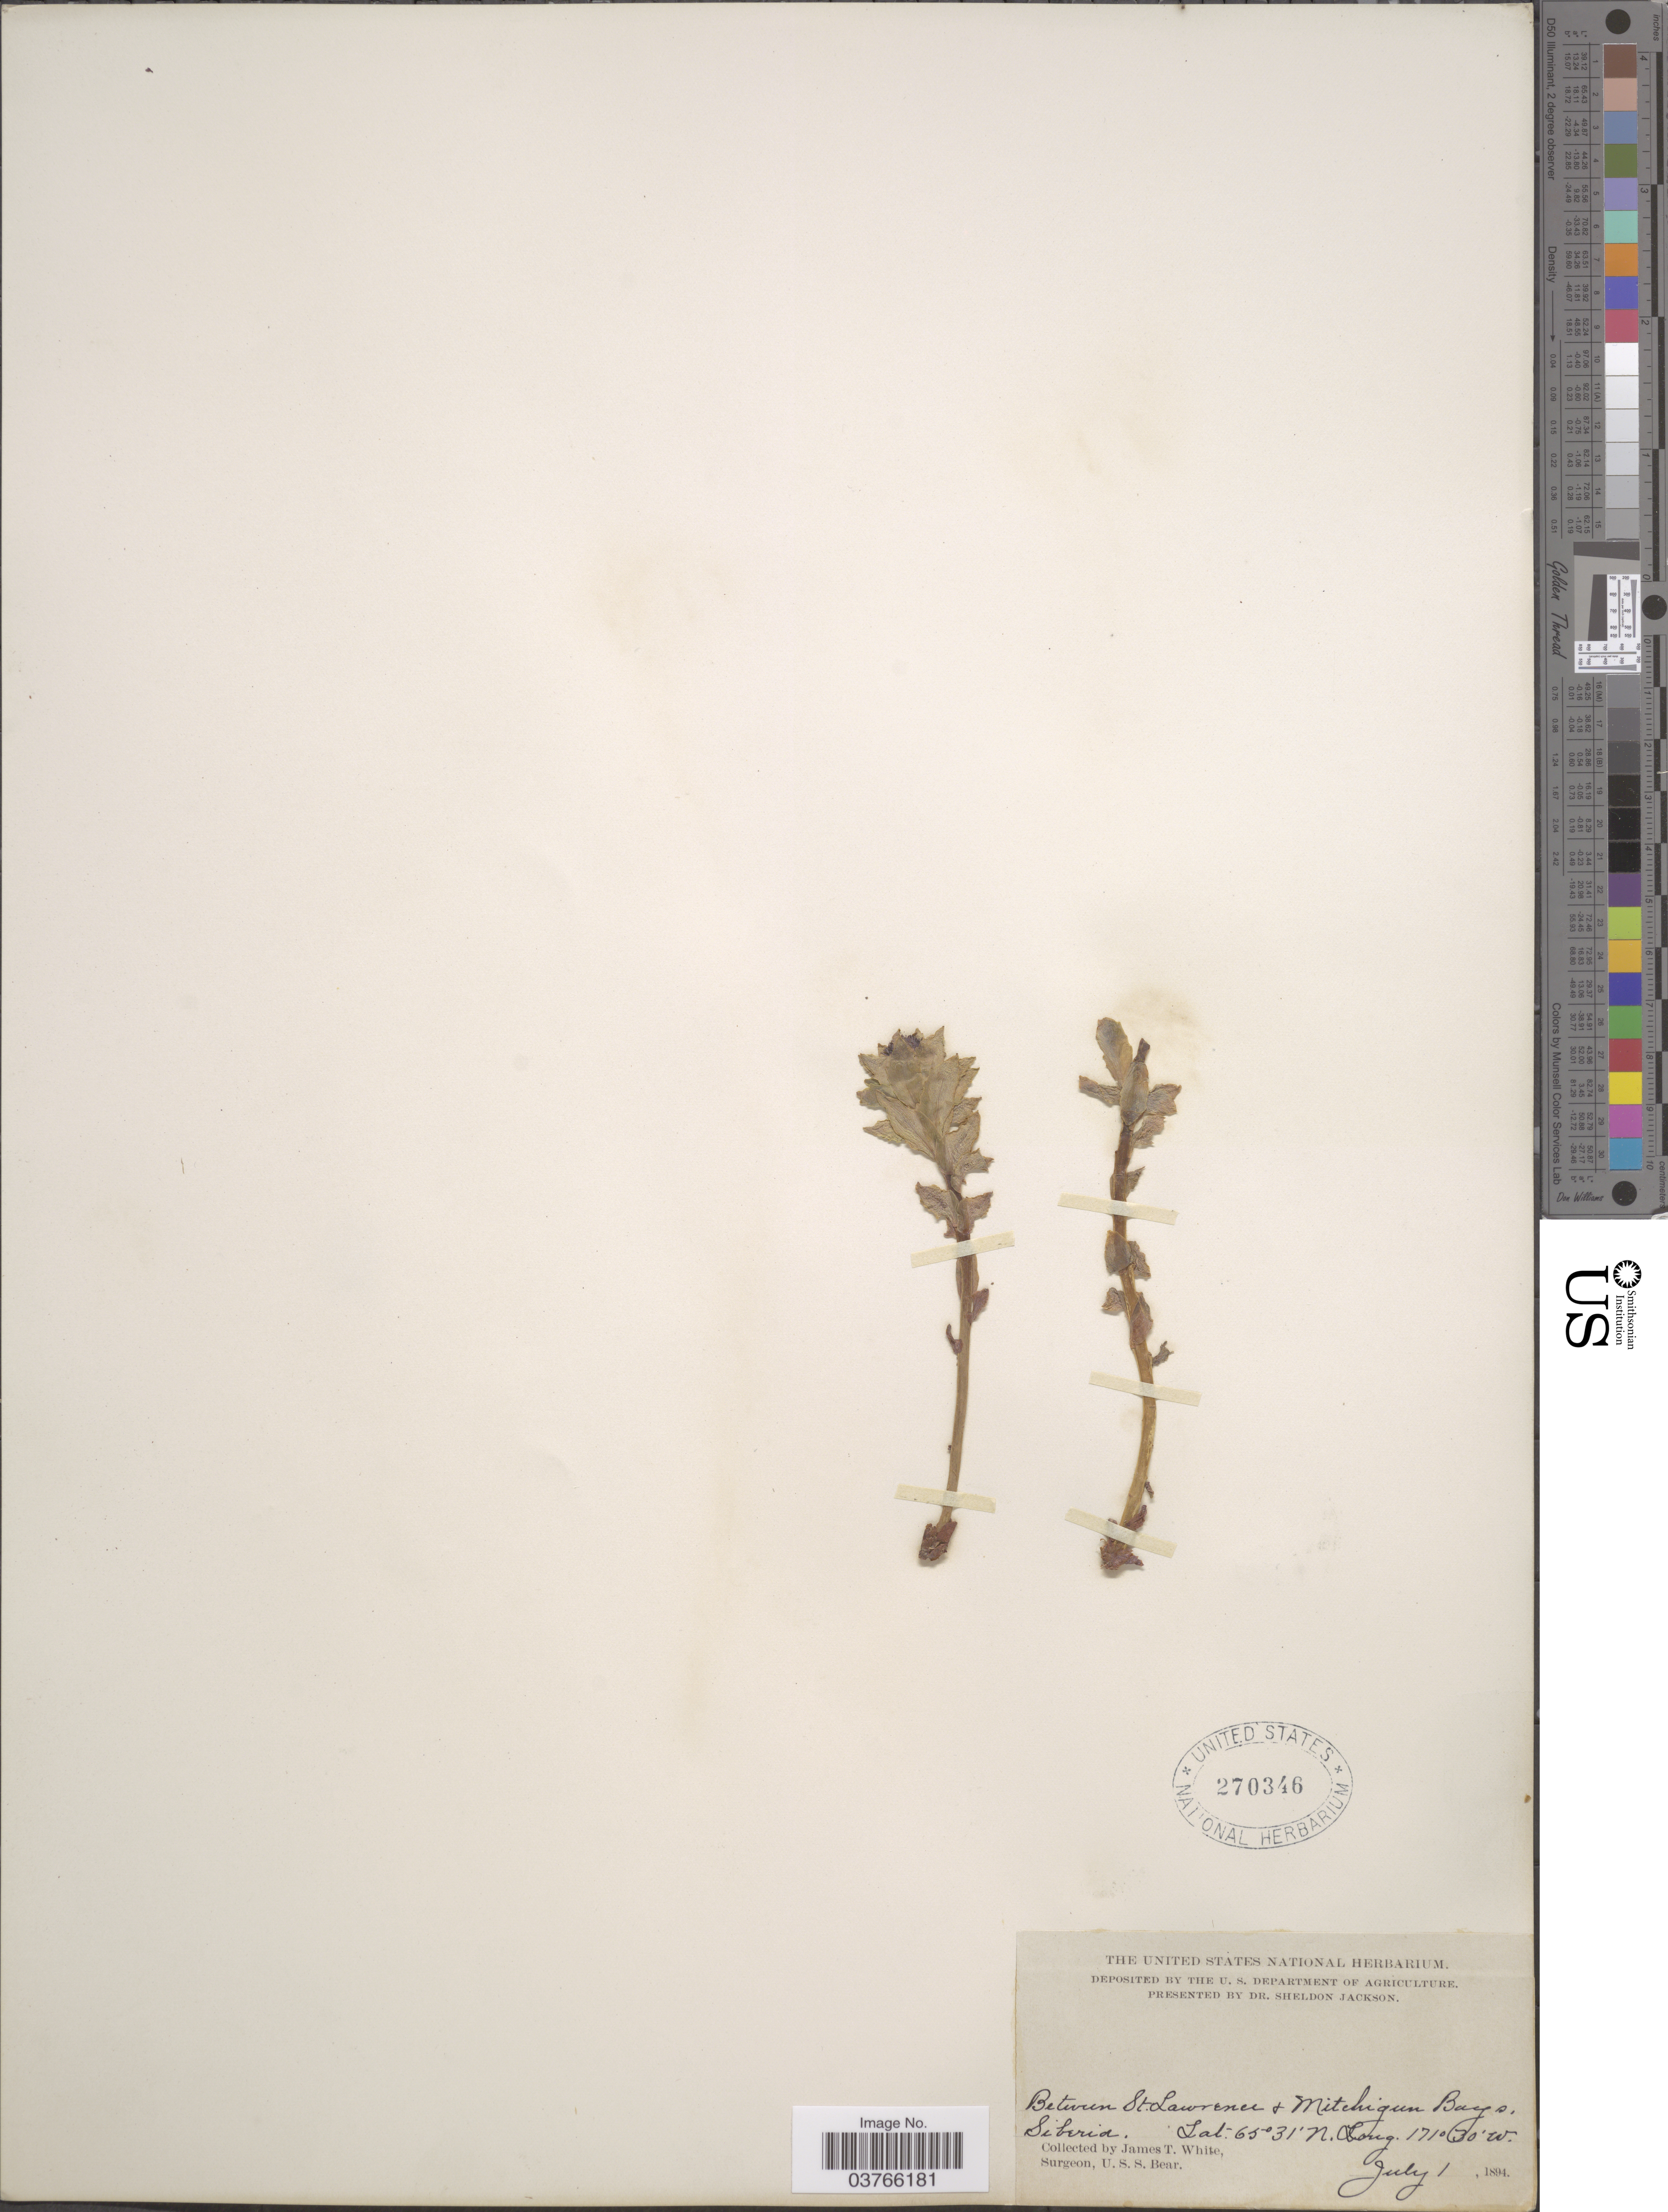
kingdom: Plantae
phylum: Tracheophyta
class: Magnoliopsida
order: Saxifragales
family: Crassulaceae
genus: Rhodiola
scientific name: Rhodiola integrifolia subsp. integrifolia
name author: Raf.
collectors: J. T. White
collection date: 1894-07-01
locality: Between St. Lawrence & Mitchigun Bays, Siberia.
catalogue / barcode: US 270346